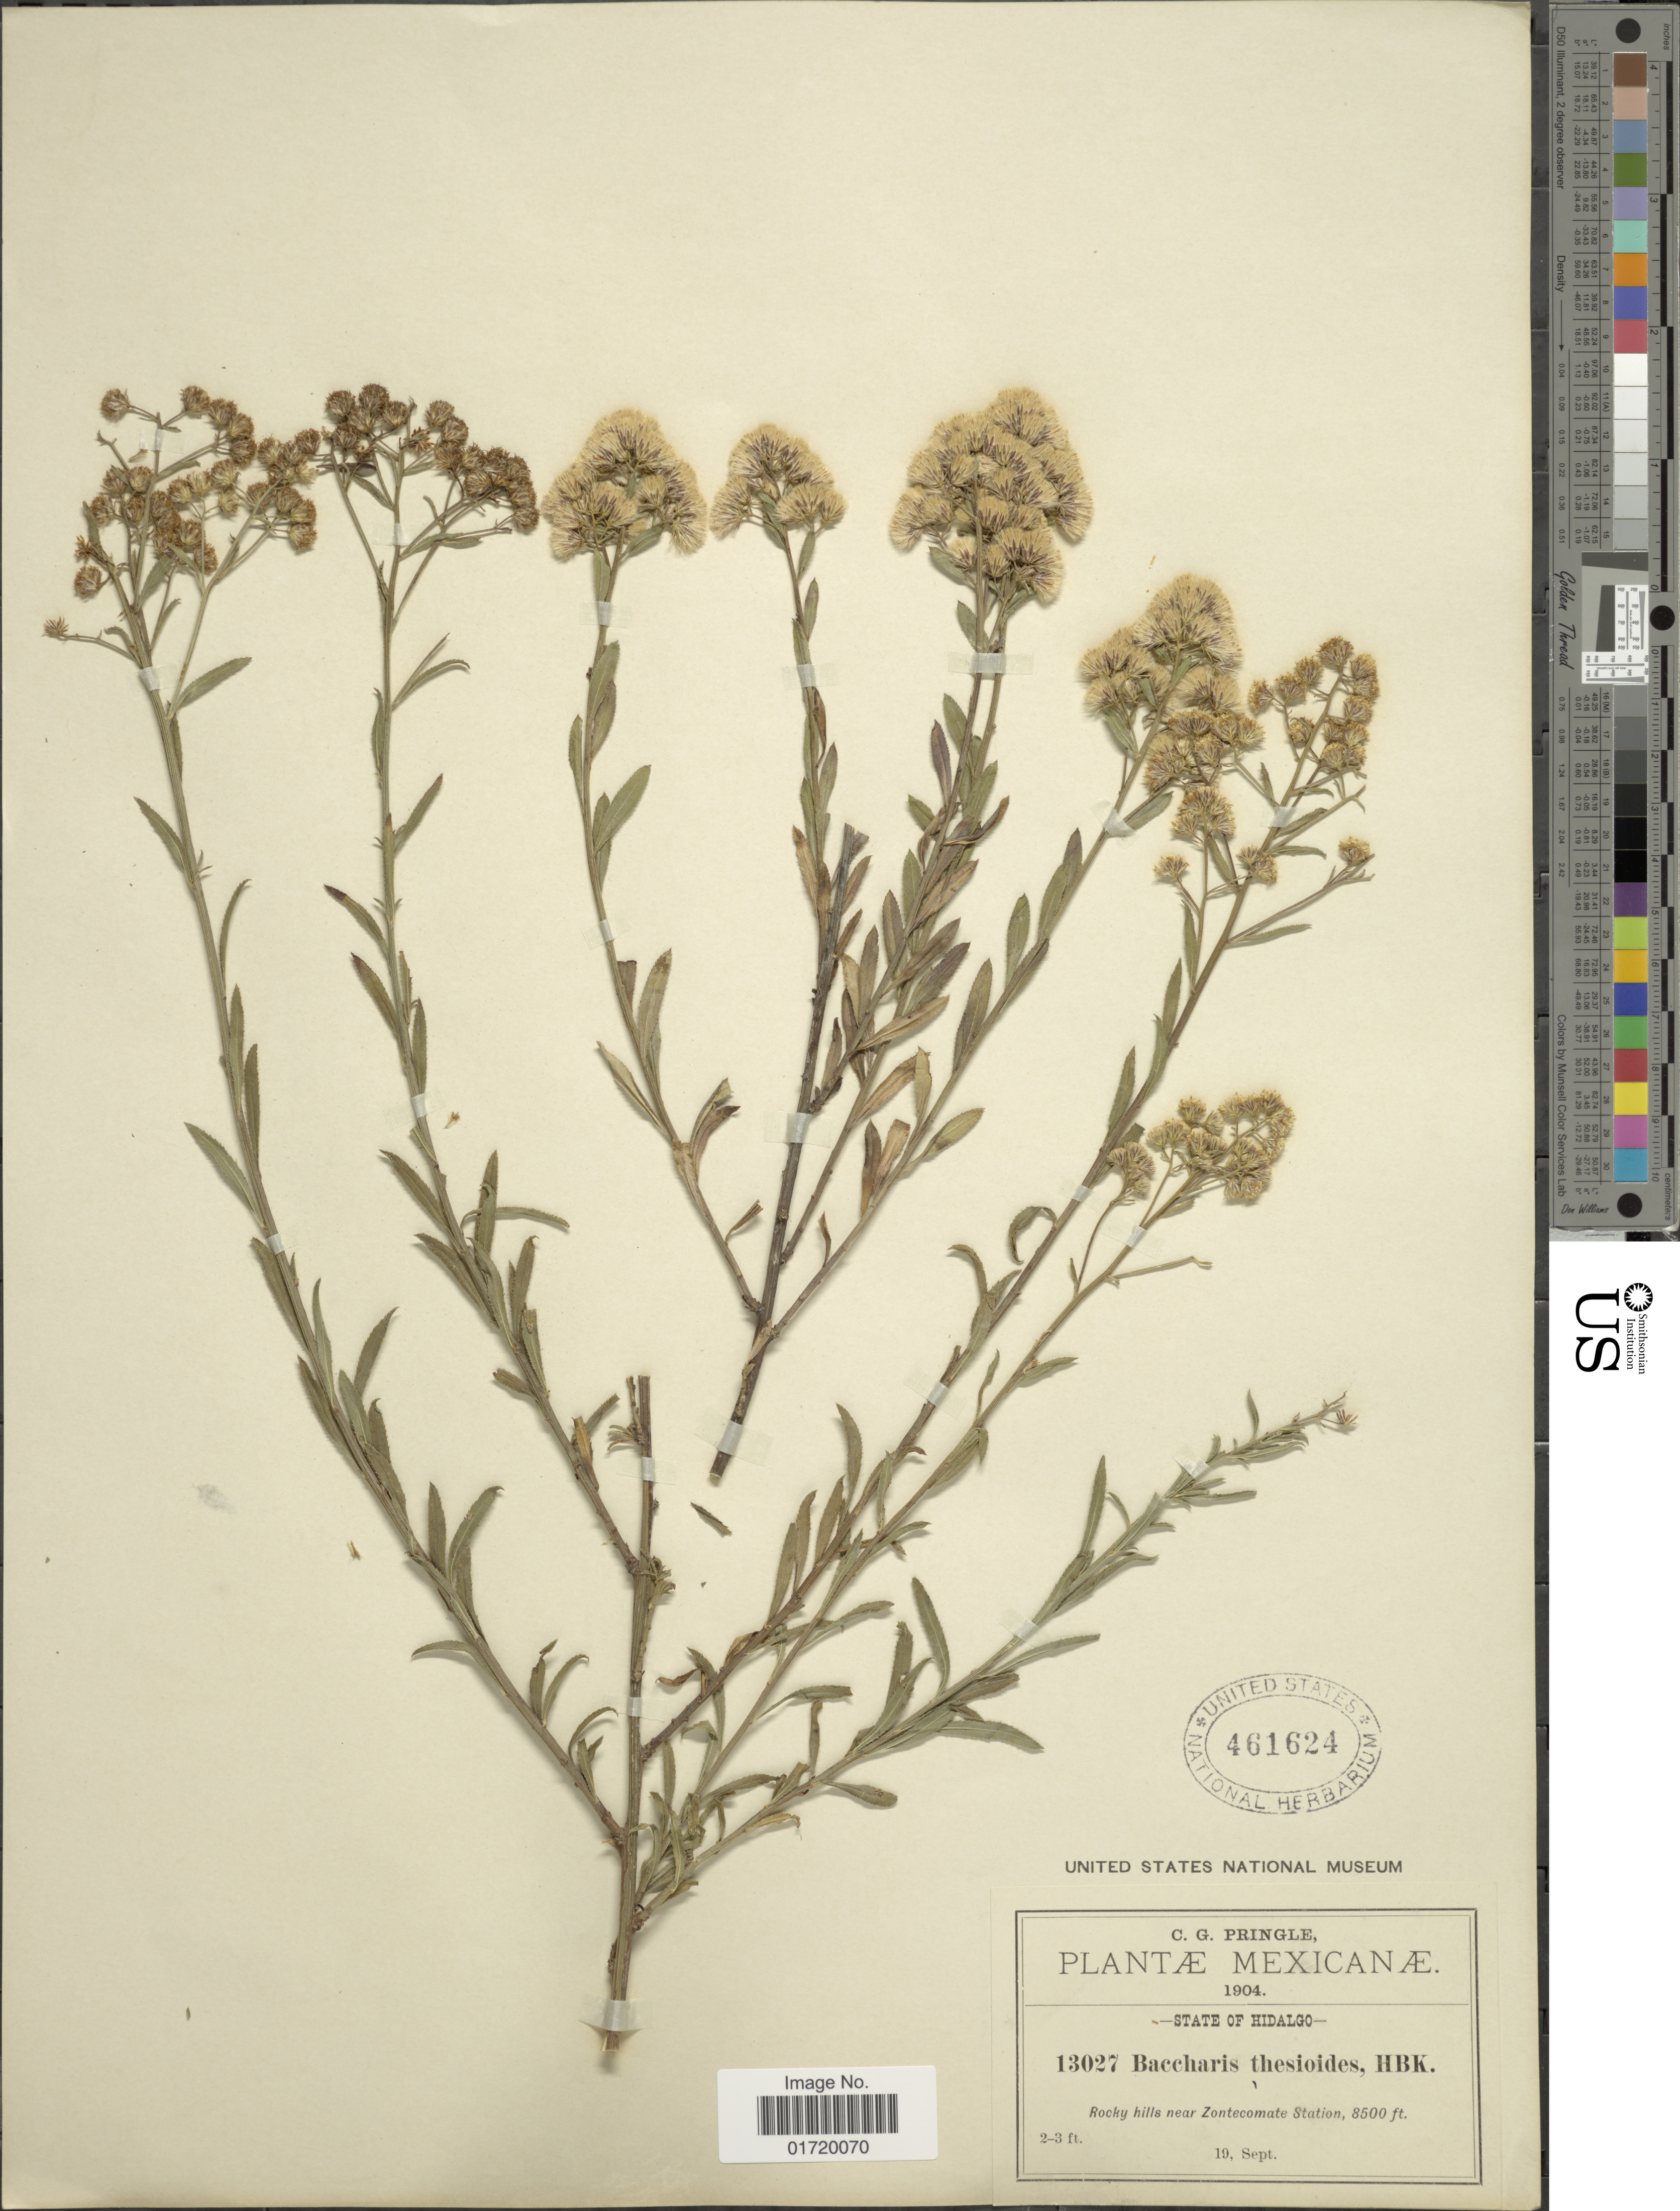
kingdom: Plantae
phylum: Tracheophyta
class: Magnoliopsida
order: Asterales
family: Asteraceae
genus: Baccharis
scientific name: Baccharis thesioides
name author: Kunth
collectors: C. G. Pringle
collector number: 13027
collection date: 1904-09-19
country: Mexico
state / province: Hidalgo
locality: Mexicanae, near Zontecomate Station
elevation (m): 2591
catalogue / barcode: US 461624